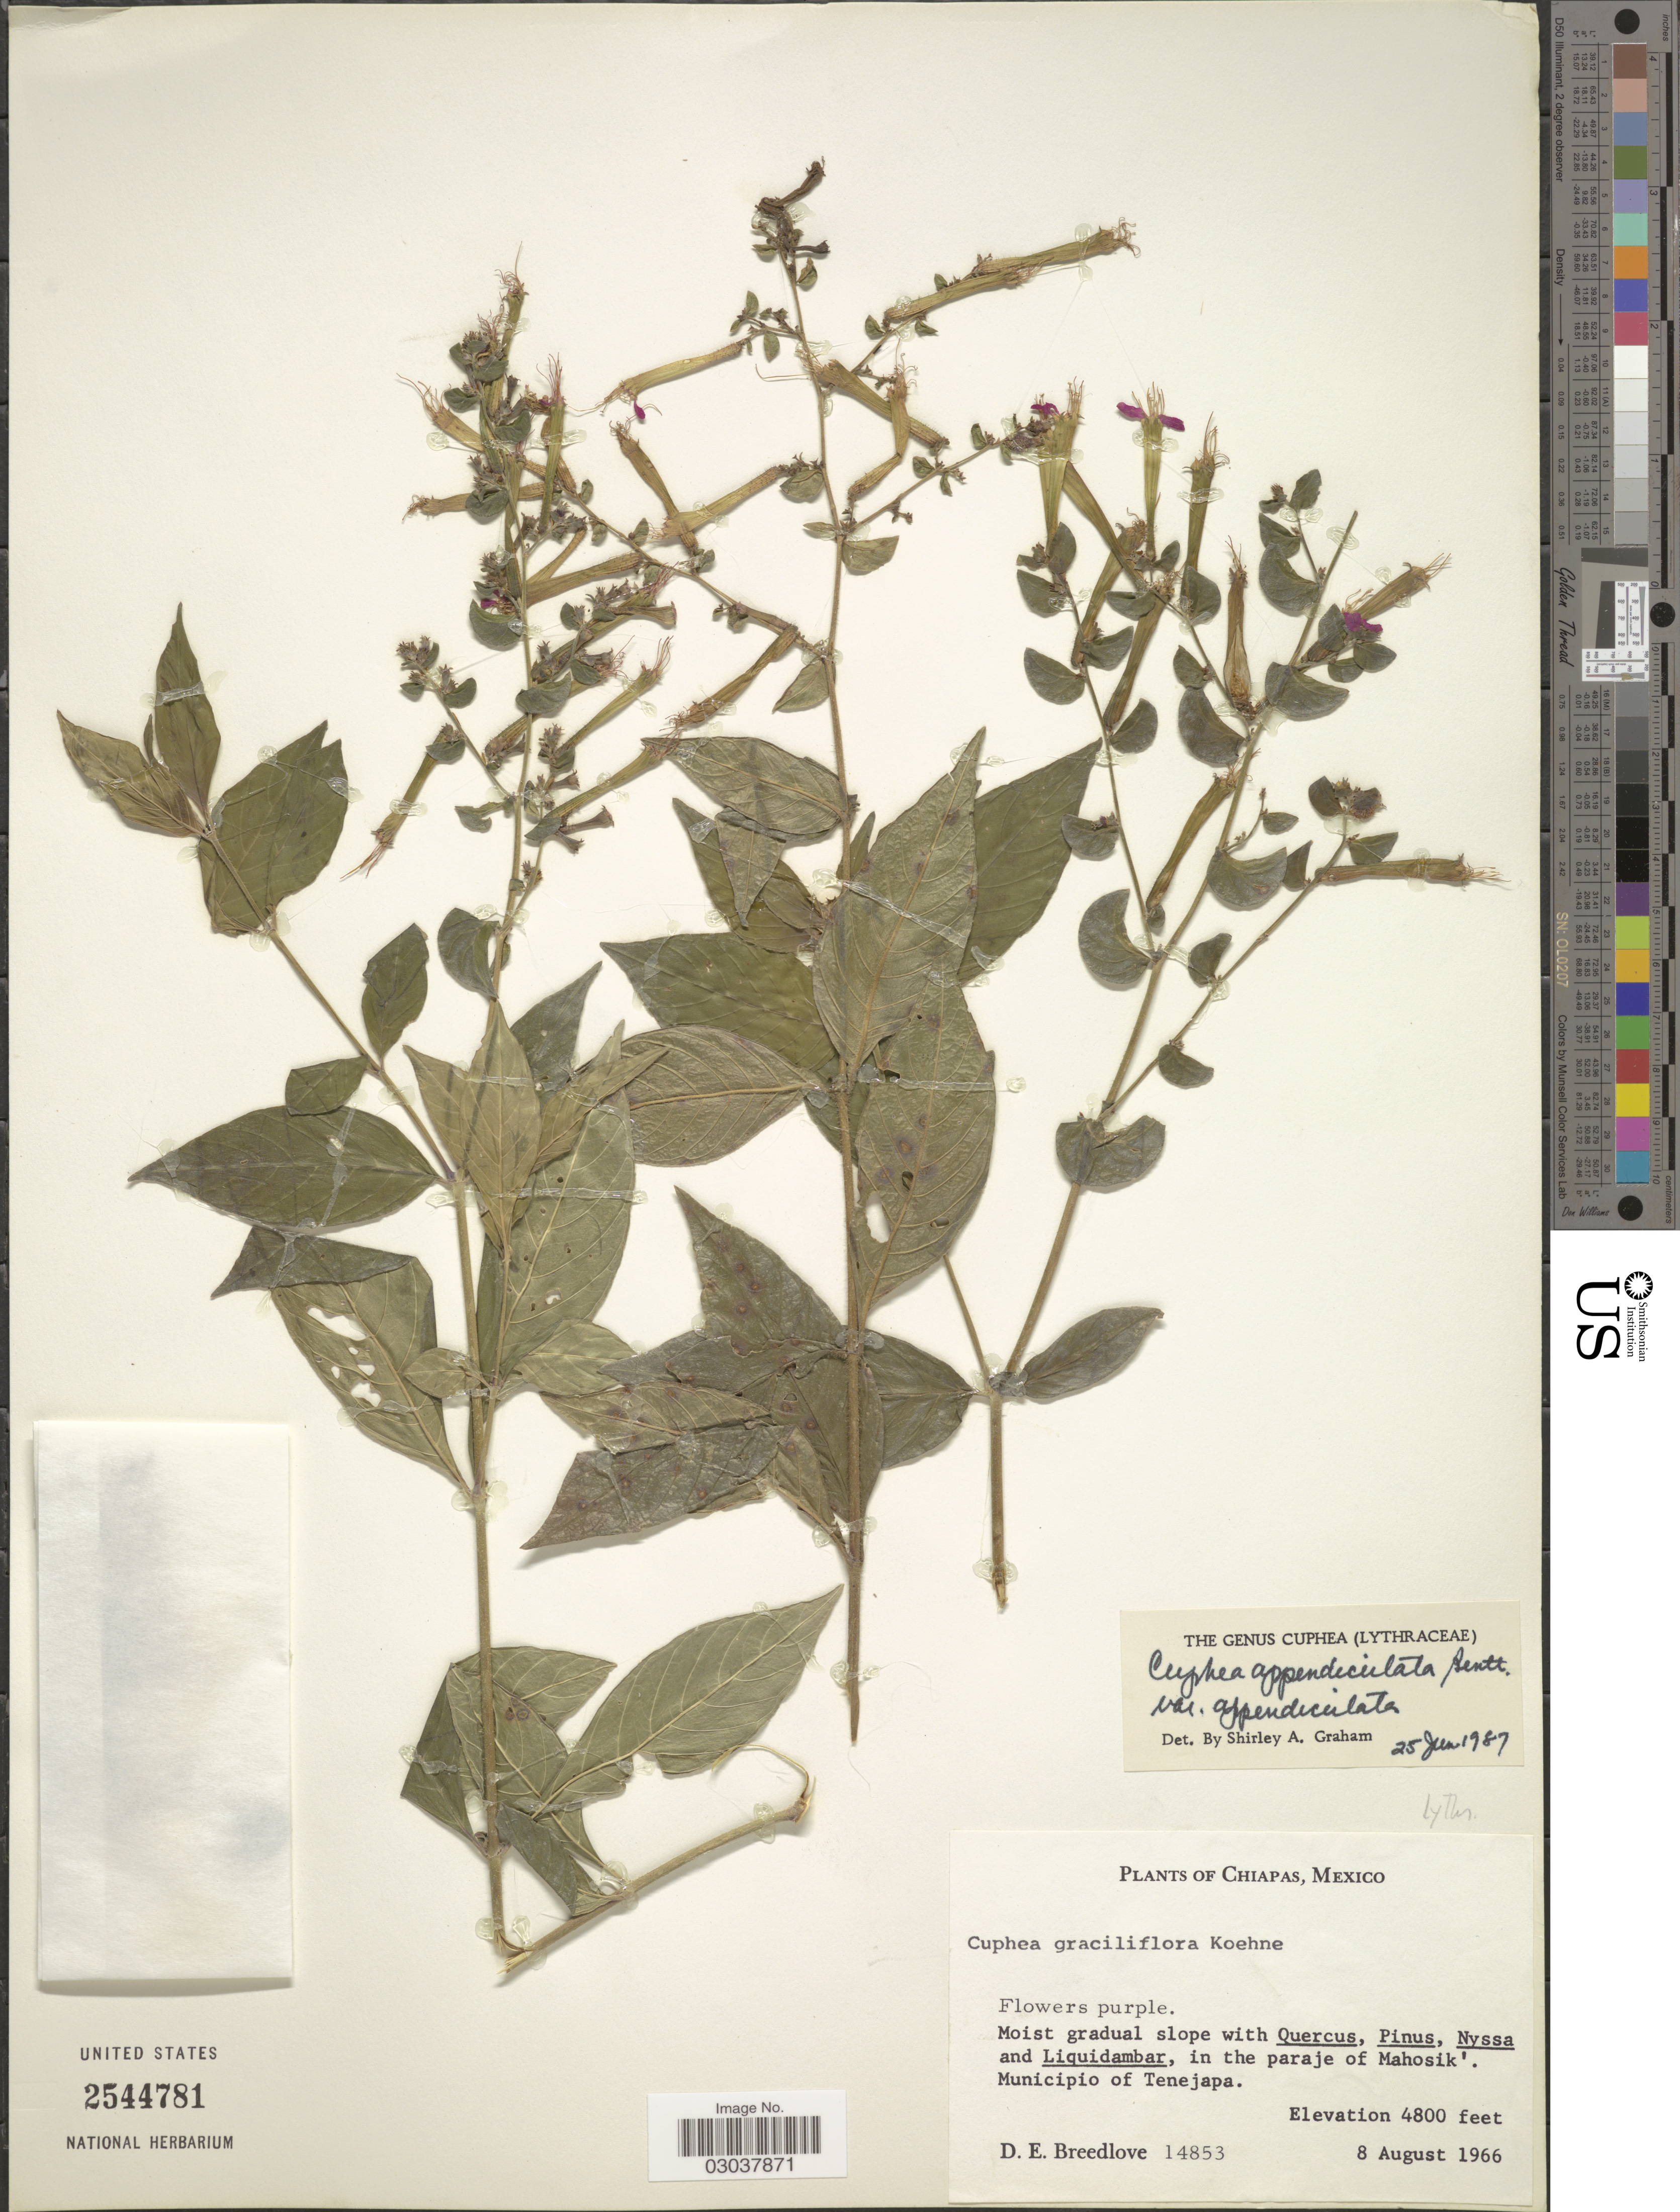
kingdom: Plantae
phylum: Tracheophyta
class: Magnoliopsida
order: Myrtales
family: Lythraceae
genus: Cuphea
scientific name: Cuphea appendiculata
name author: Benth.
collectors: D. E. Breedlove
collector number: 14853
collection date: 1966-08-08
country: Mexico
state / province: Chiapas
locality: In the paraje of Mahosik'. Municipio of Tenejapa.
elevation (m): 1463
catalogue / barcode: US 2544781